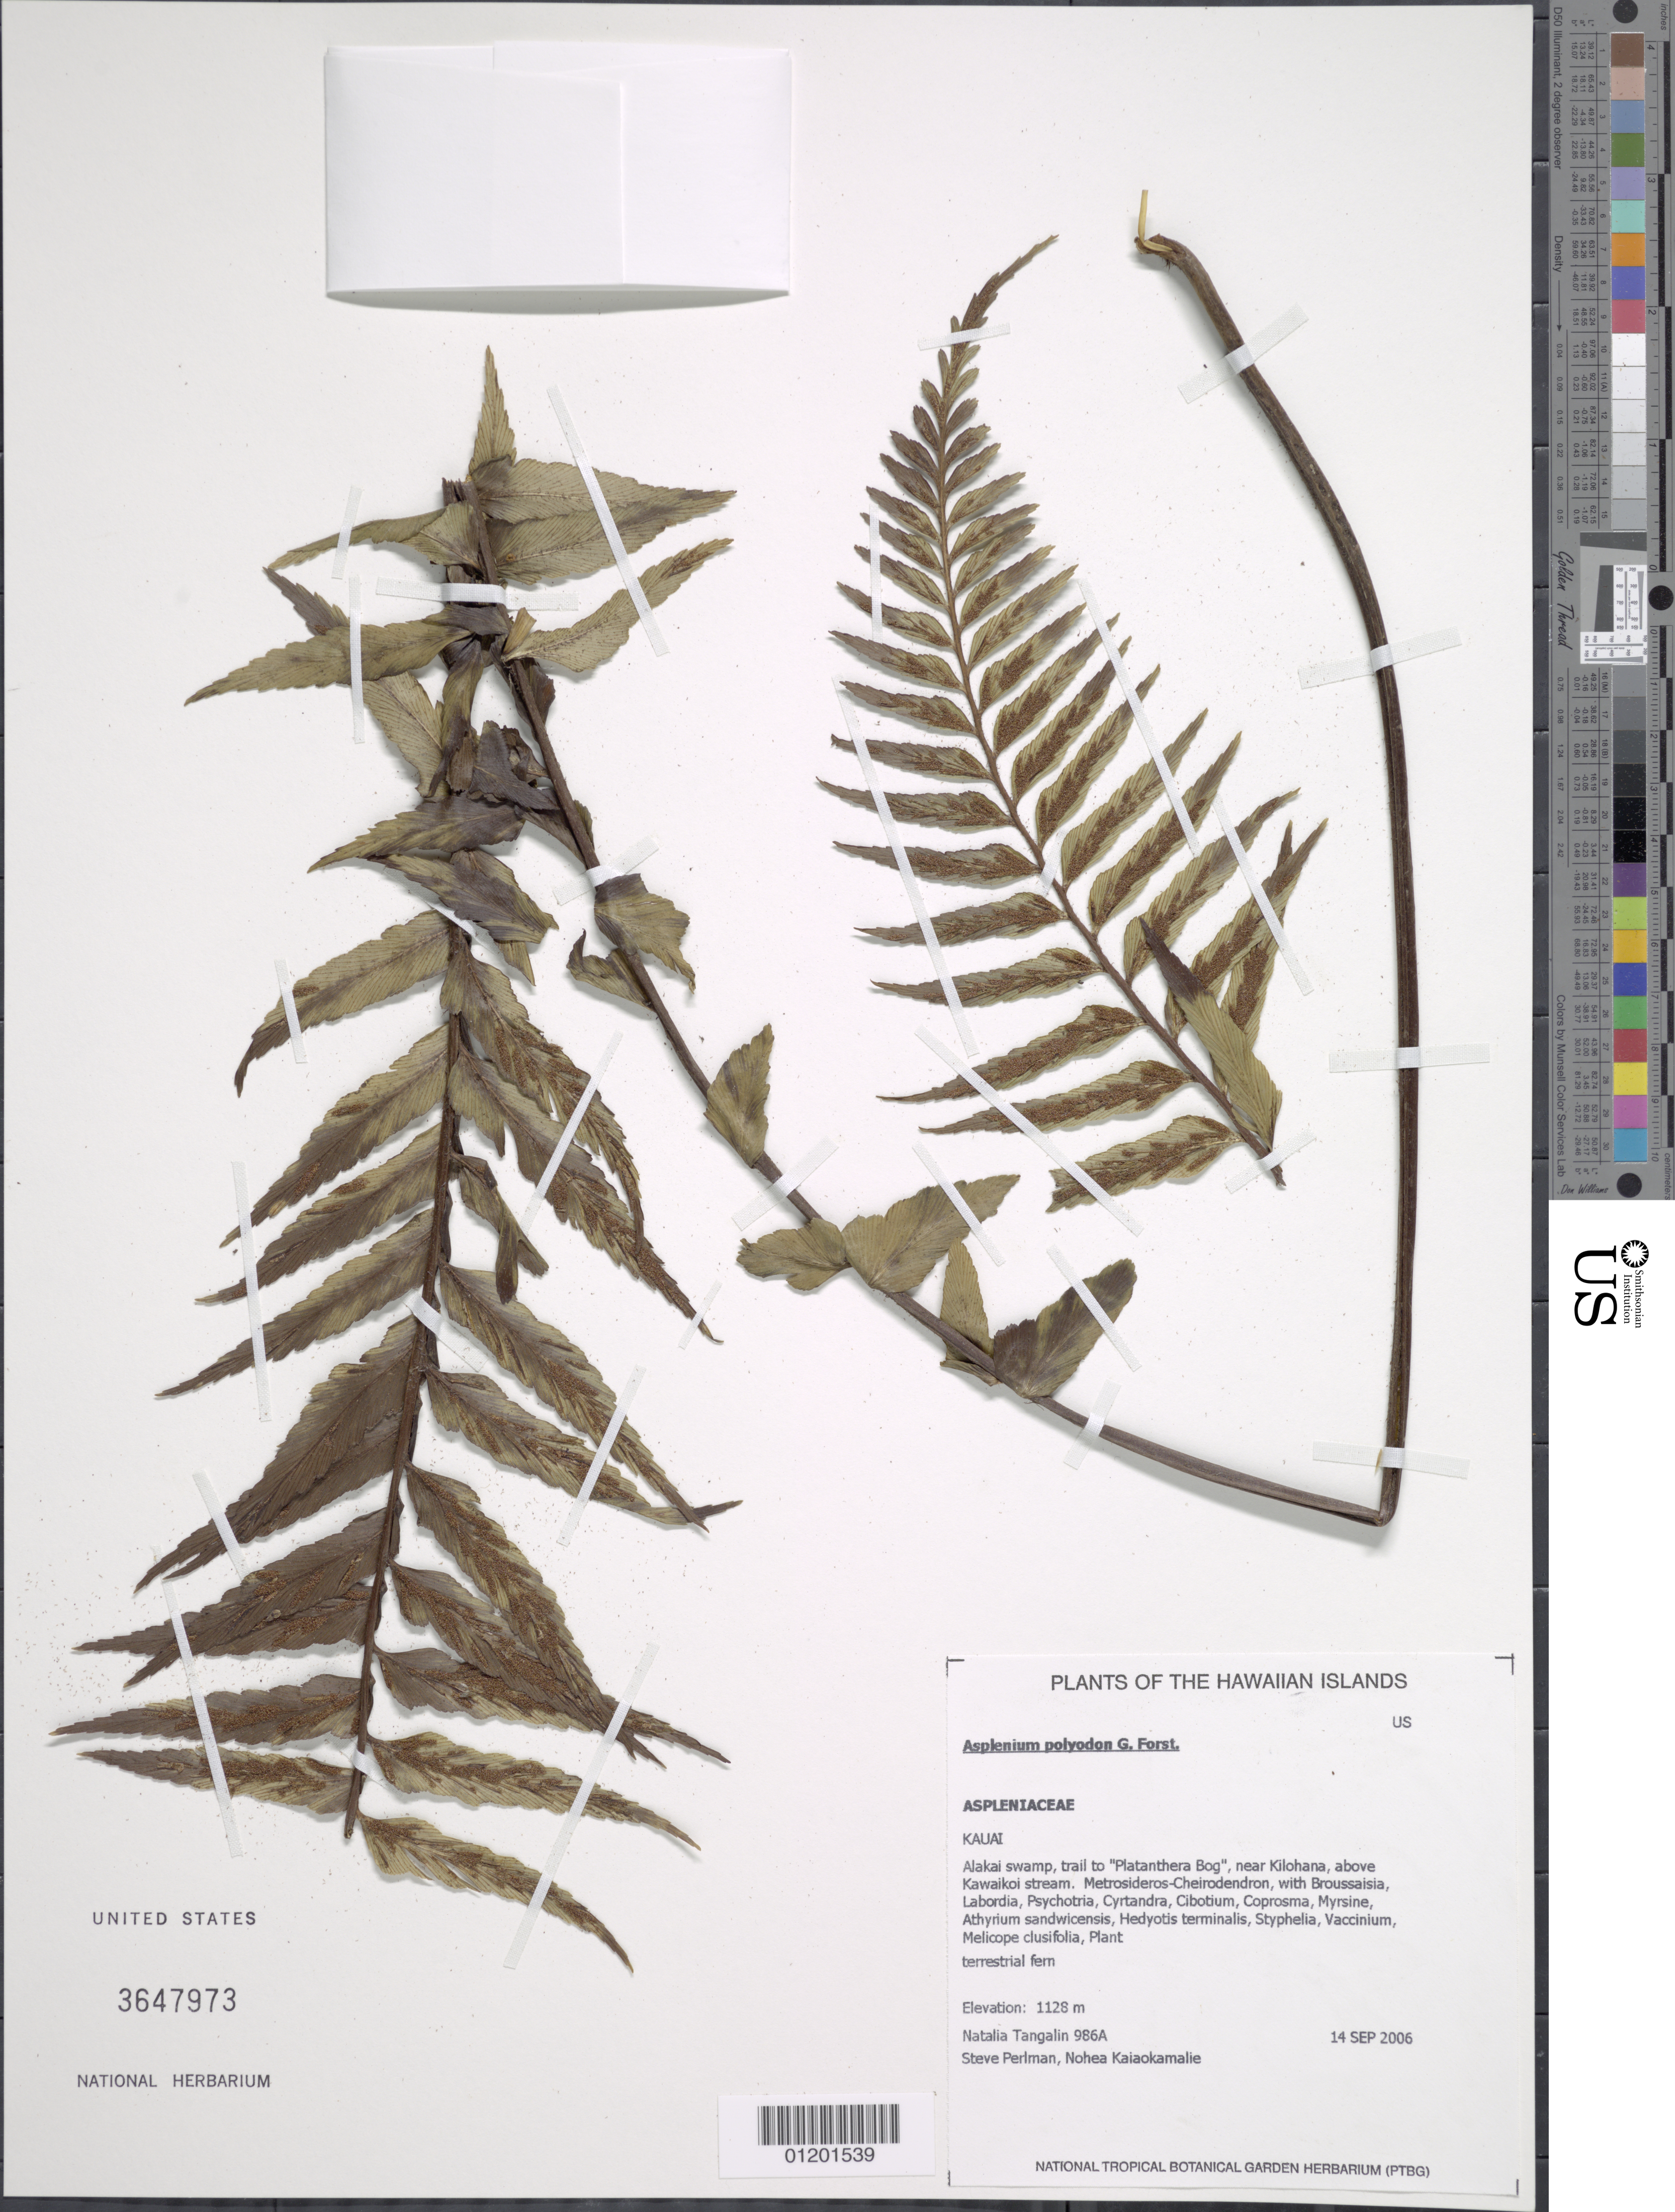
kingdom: Plantae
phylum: Tracheophyta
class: Polypodiopsida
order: Polypodiales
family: Aspleniaceae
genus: Asplenium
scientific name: Asplenium polyodon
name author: G. Forst.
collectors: N. Tangalin, S. P. Perlman & N. Kaiaokamalie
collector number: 986A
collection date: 2006-09-14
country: United States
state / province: Hawaii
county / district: Kauai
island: Kaua'i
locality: Alakai Swamp, trail to "Platanthera Bog", near Kilohana, above Kawaikoi stream.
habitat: Bog.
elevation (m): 1128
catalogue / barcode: US 3647973